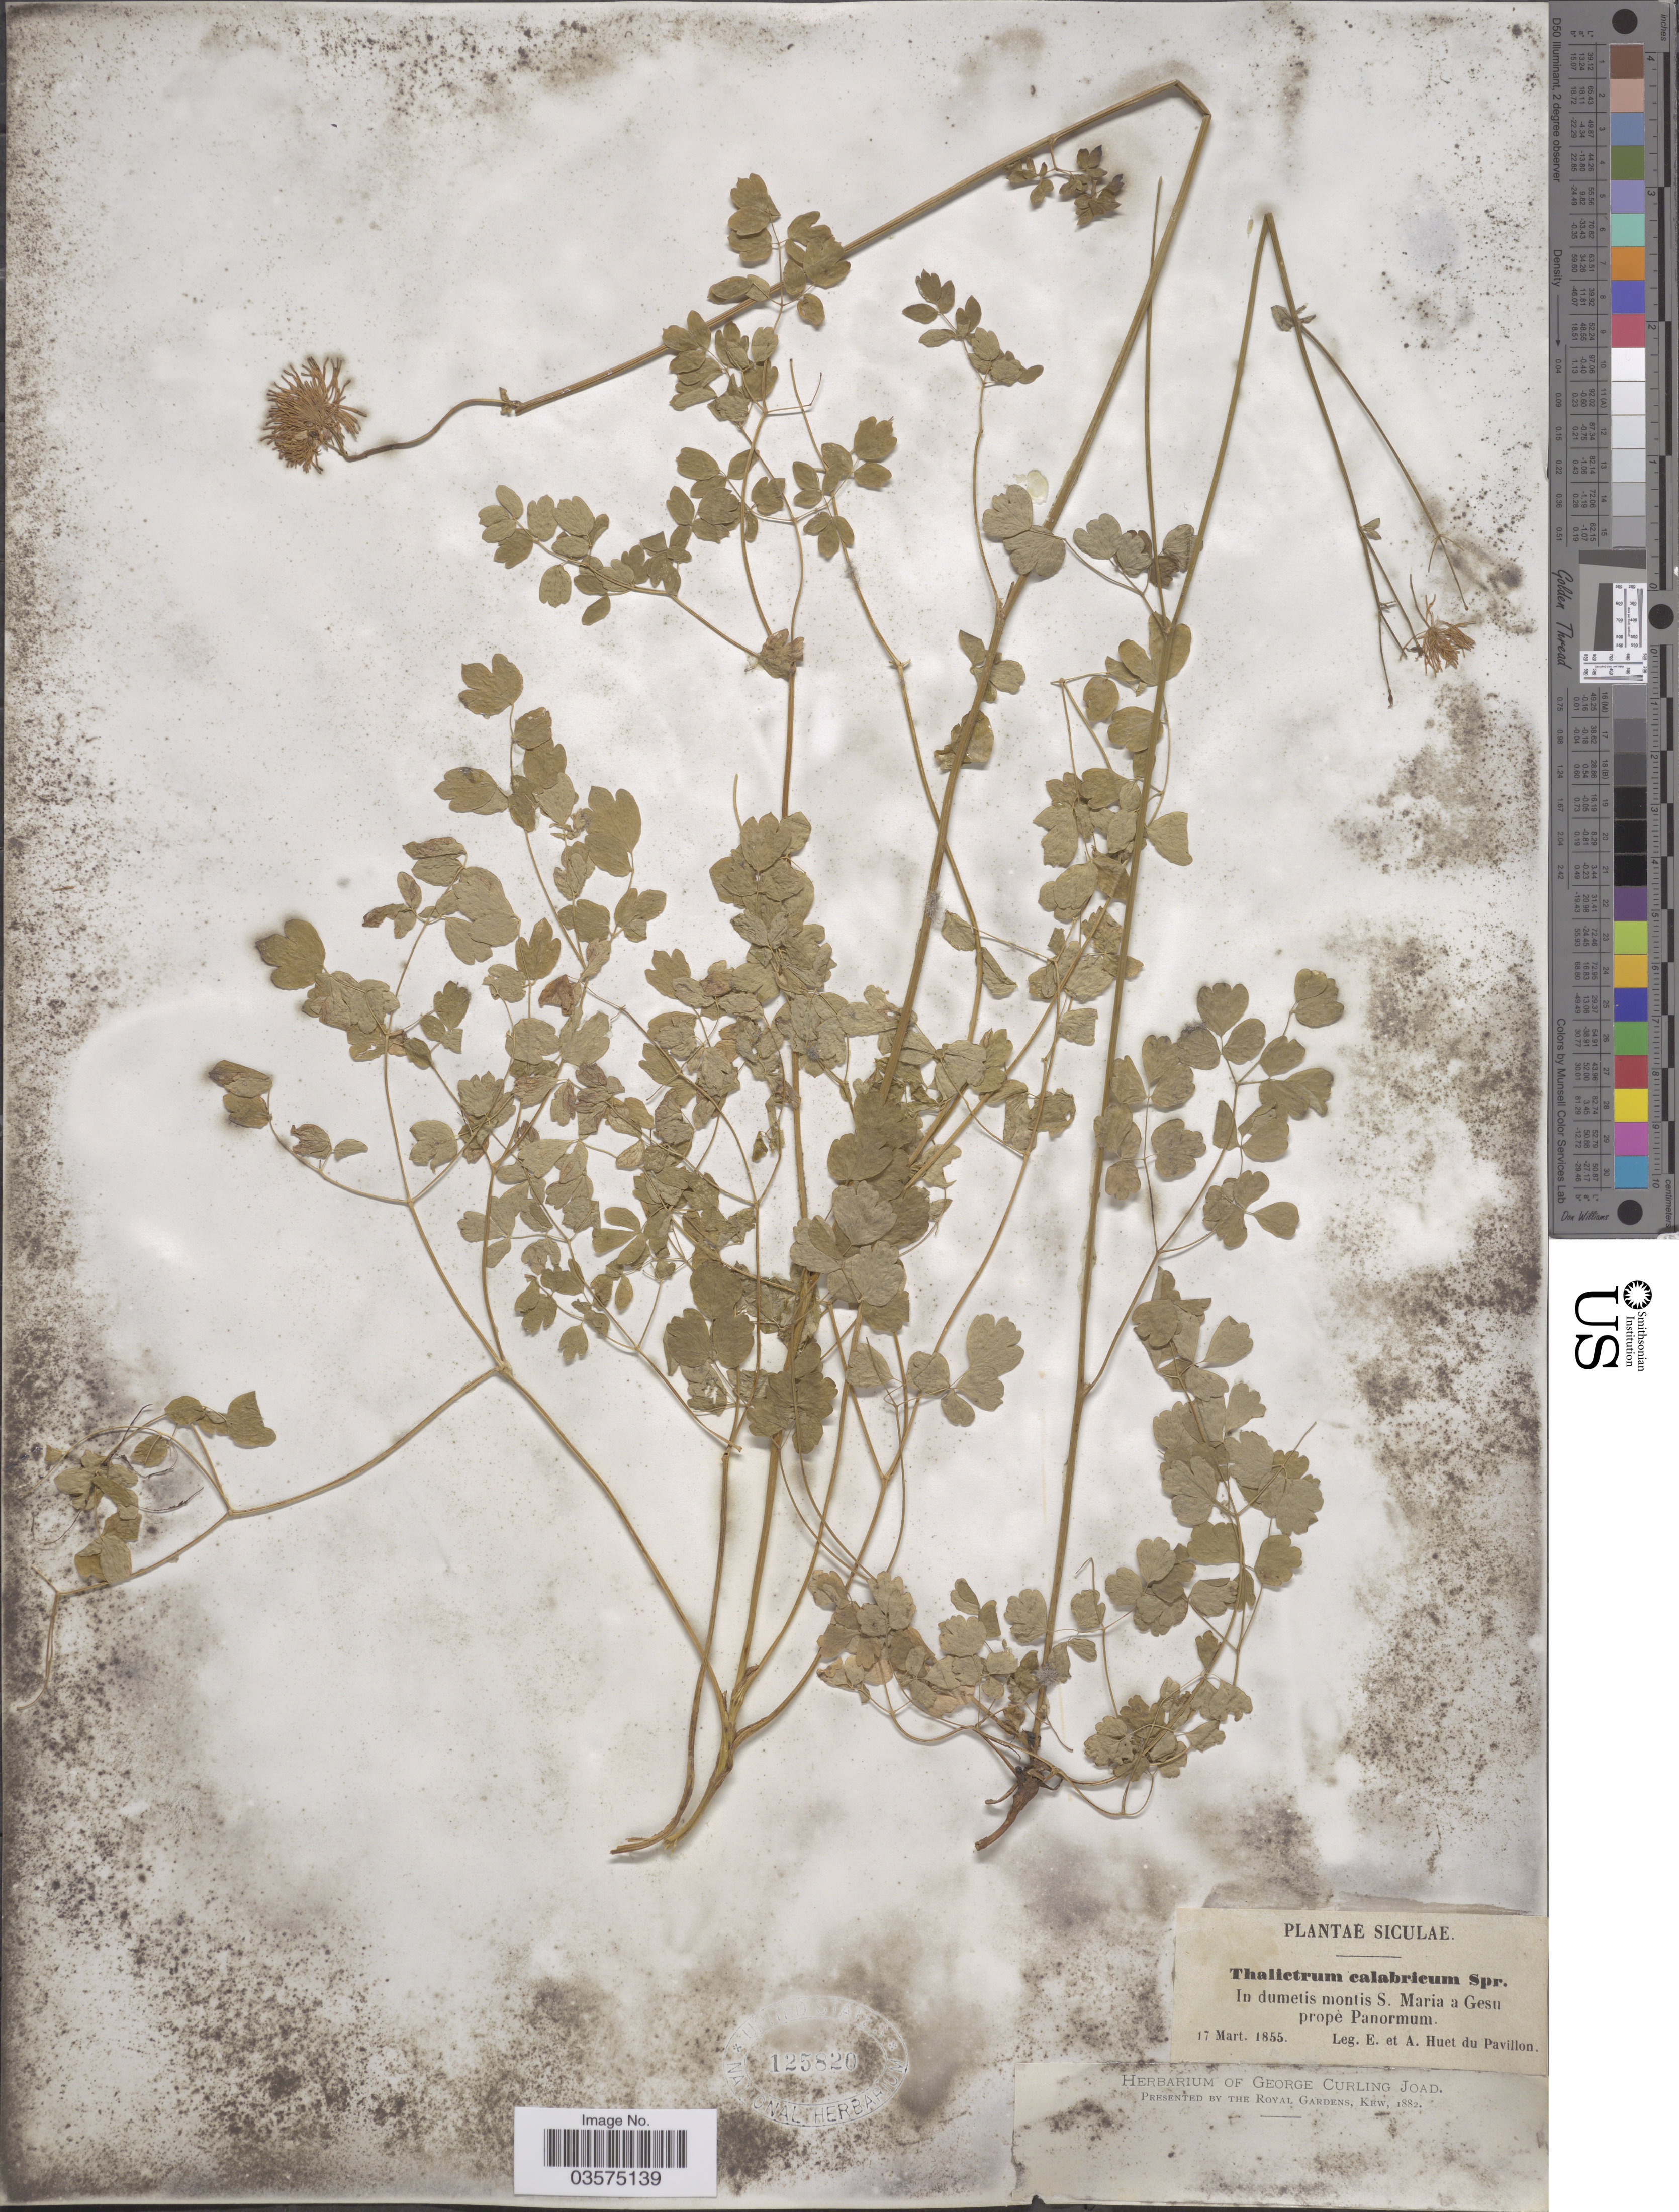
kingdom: Plantae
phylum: Tracheophyta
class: Magnoliopsida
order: Ranunculales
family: Ranunculaceae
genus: Thalictrum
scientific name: Thalictrum calabricum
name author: Spreng.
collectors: E. Huet du Pavillon & A. Huet du Pavillon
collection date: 1855-03-17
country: Italy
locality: Siculae. In dumetis montis S. Maria a Gesu propè Panormum.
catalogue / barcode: US 125820